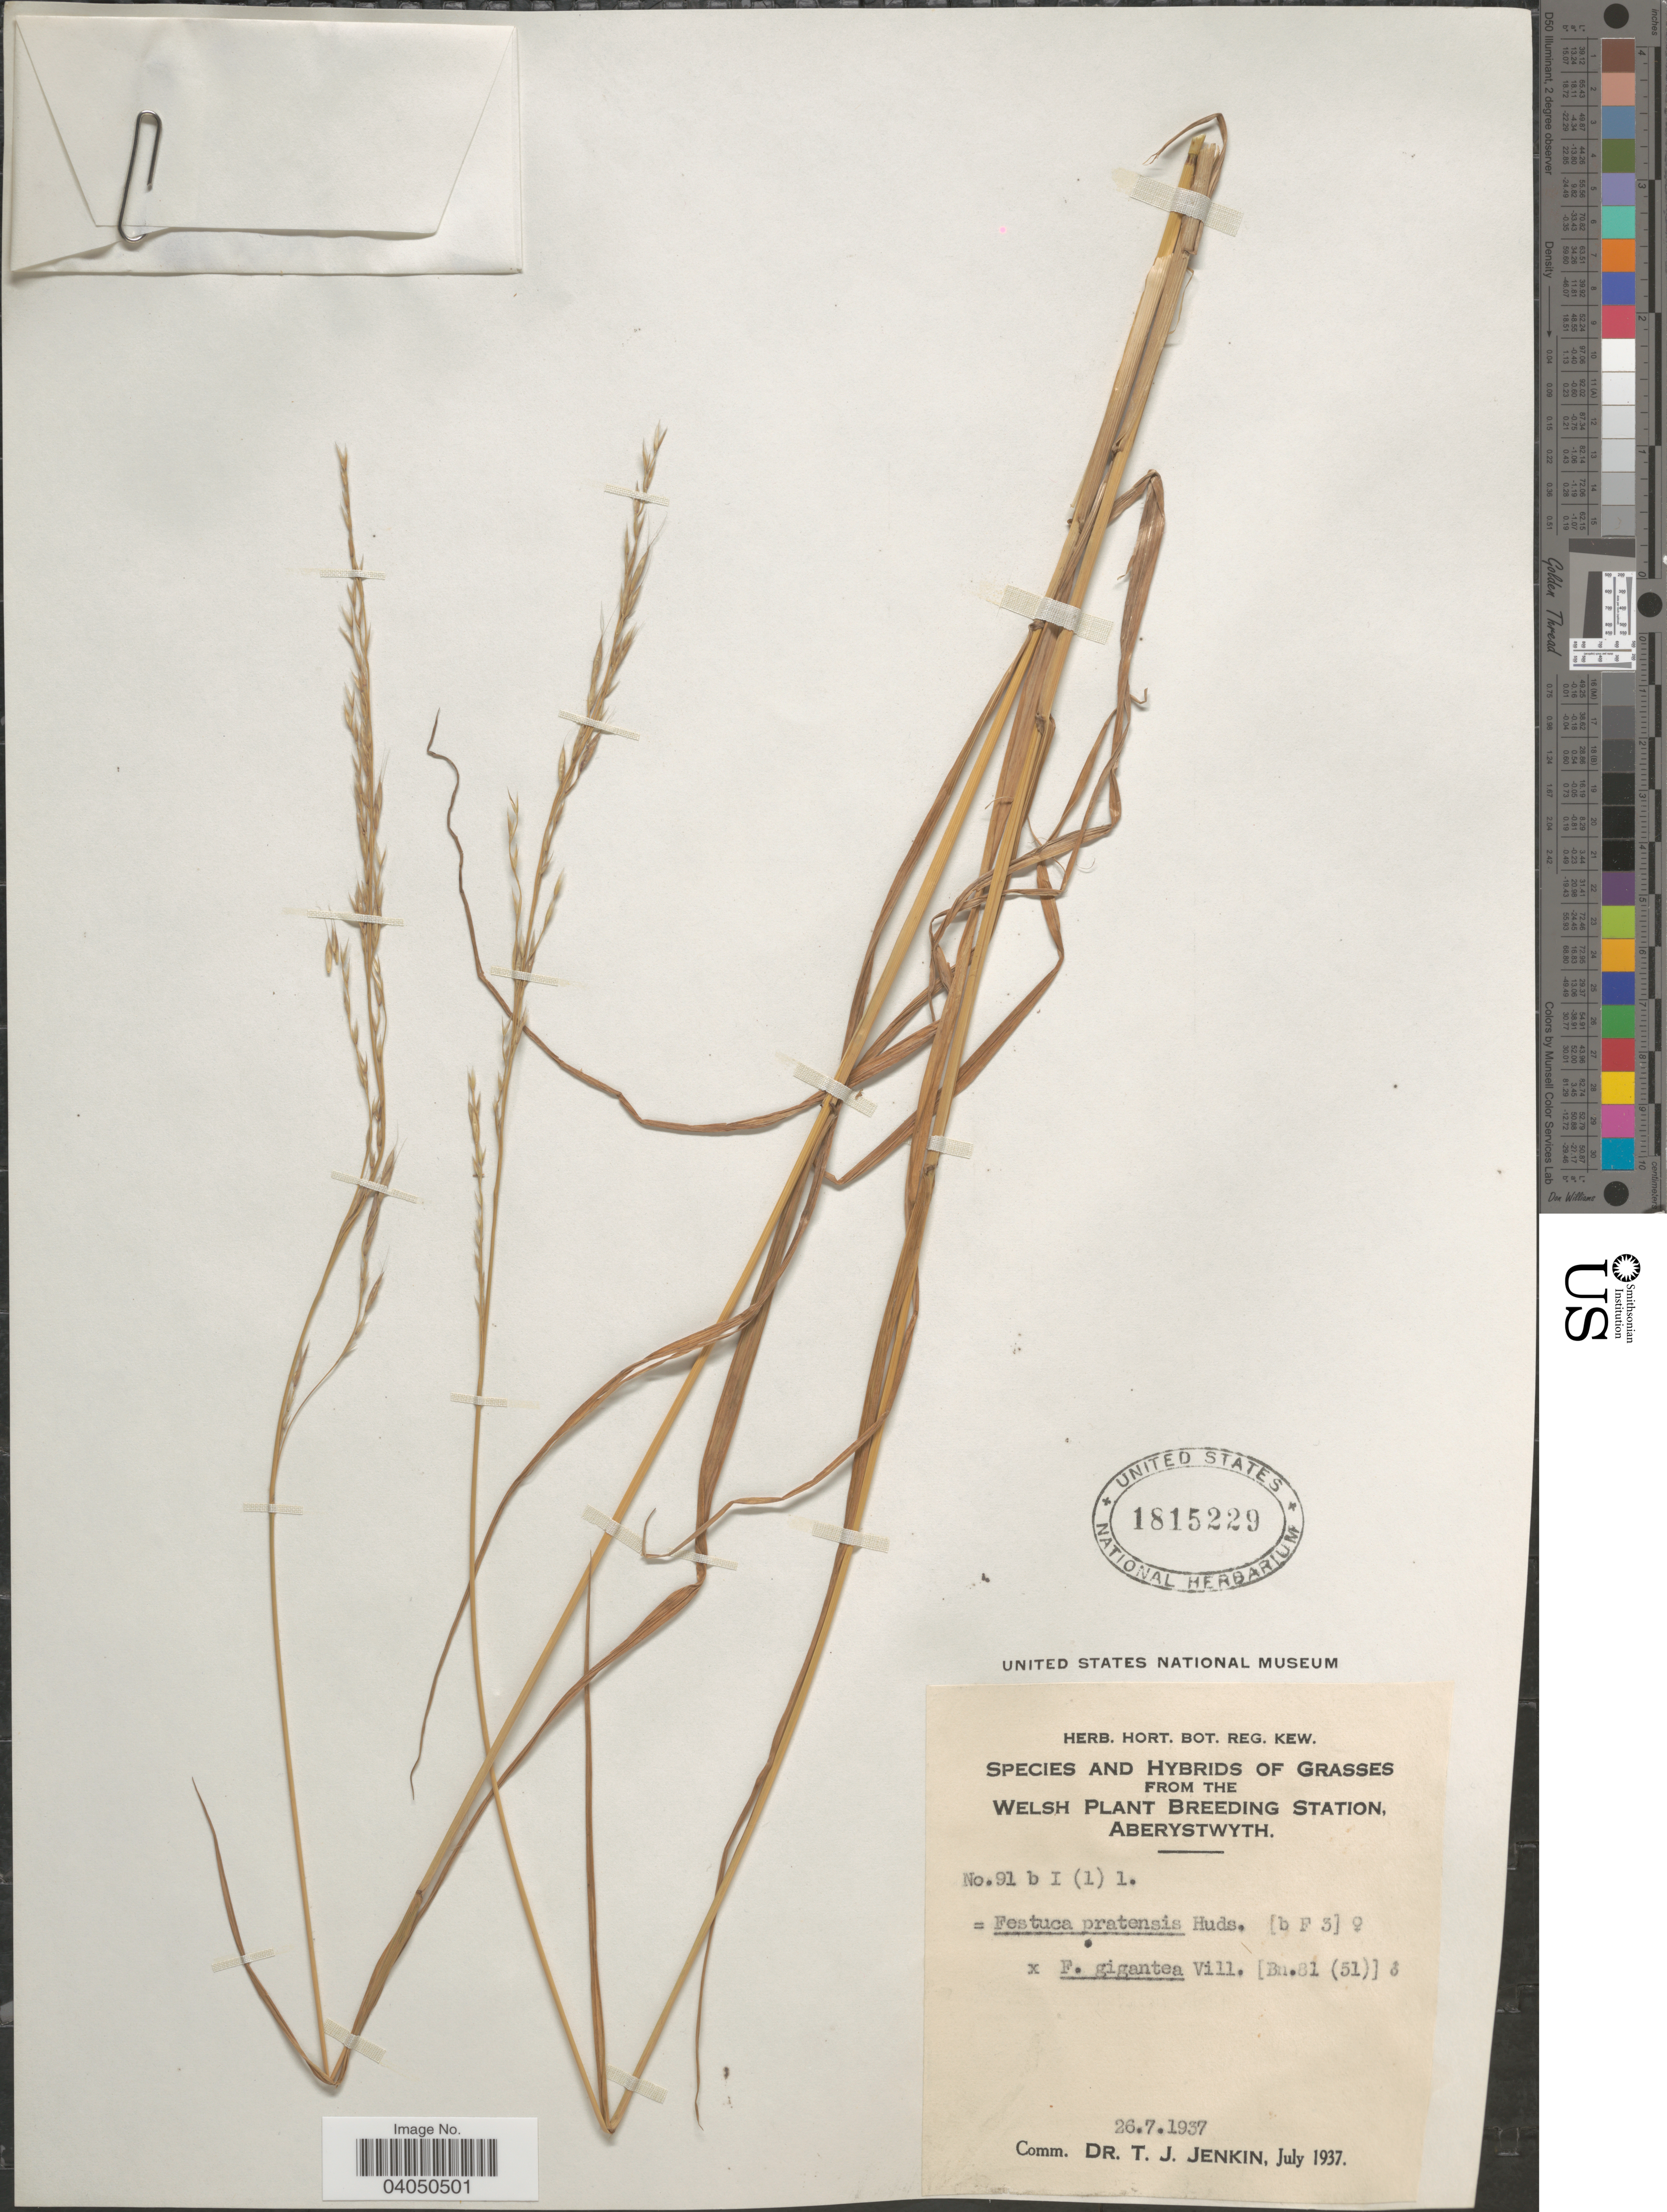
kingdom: Plantae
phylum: Tracheophyta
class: Liliopsida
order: Poales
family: Poaceae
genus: Festuca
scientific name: Festuca sp.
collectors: Ex herb. Hort. Bot. Reg. Kew.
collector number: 91 b I (1) 1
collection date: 1937-07-26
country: United Kingdom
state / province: Wales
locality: Welsh Plant Breeding Station, Aberystwyth.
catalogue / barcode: US 1815229